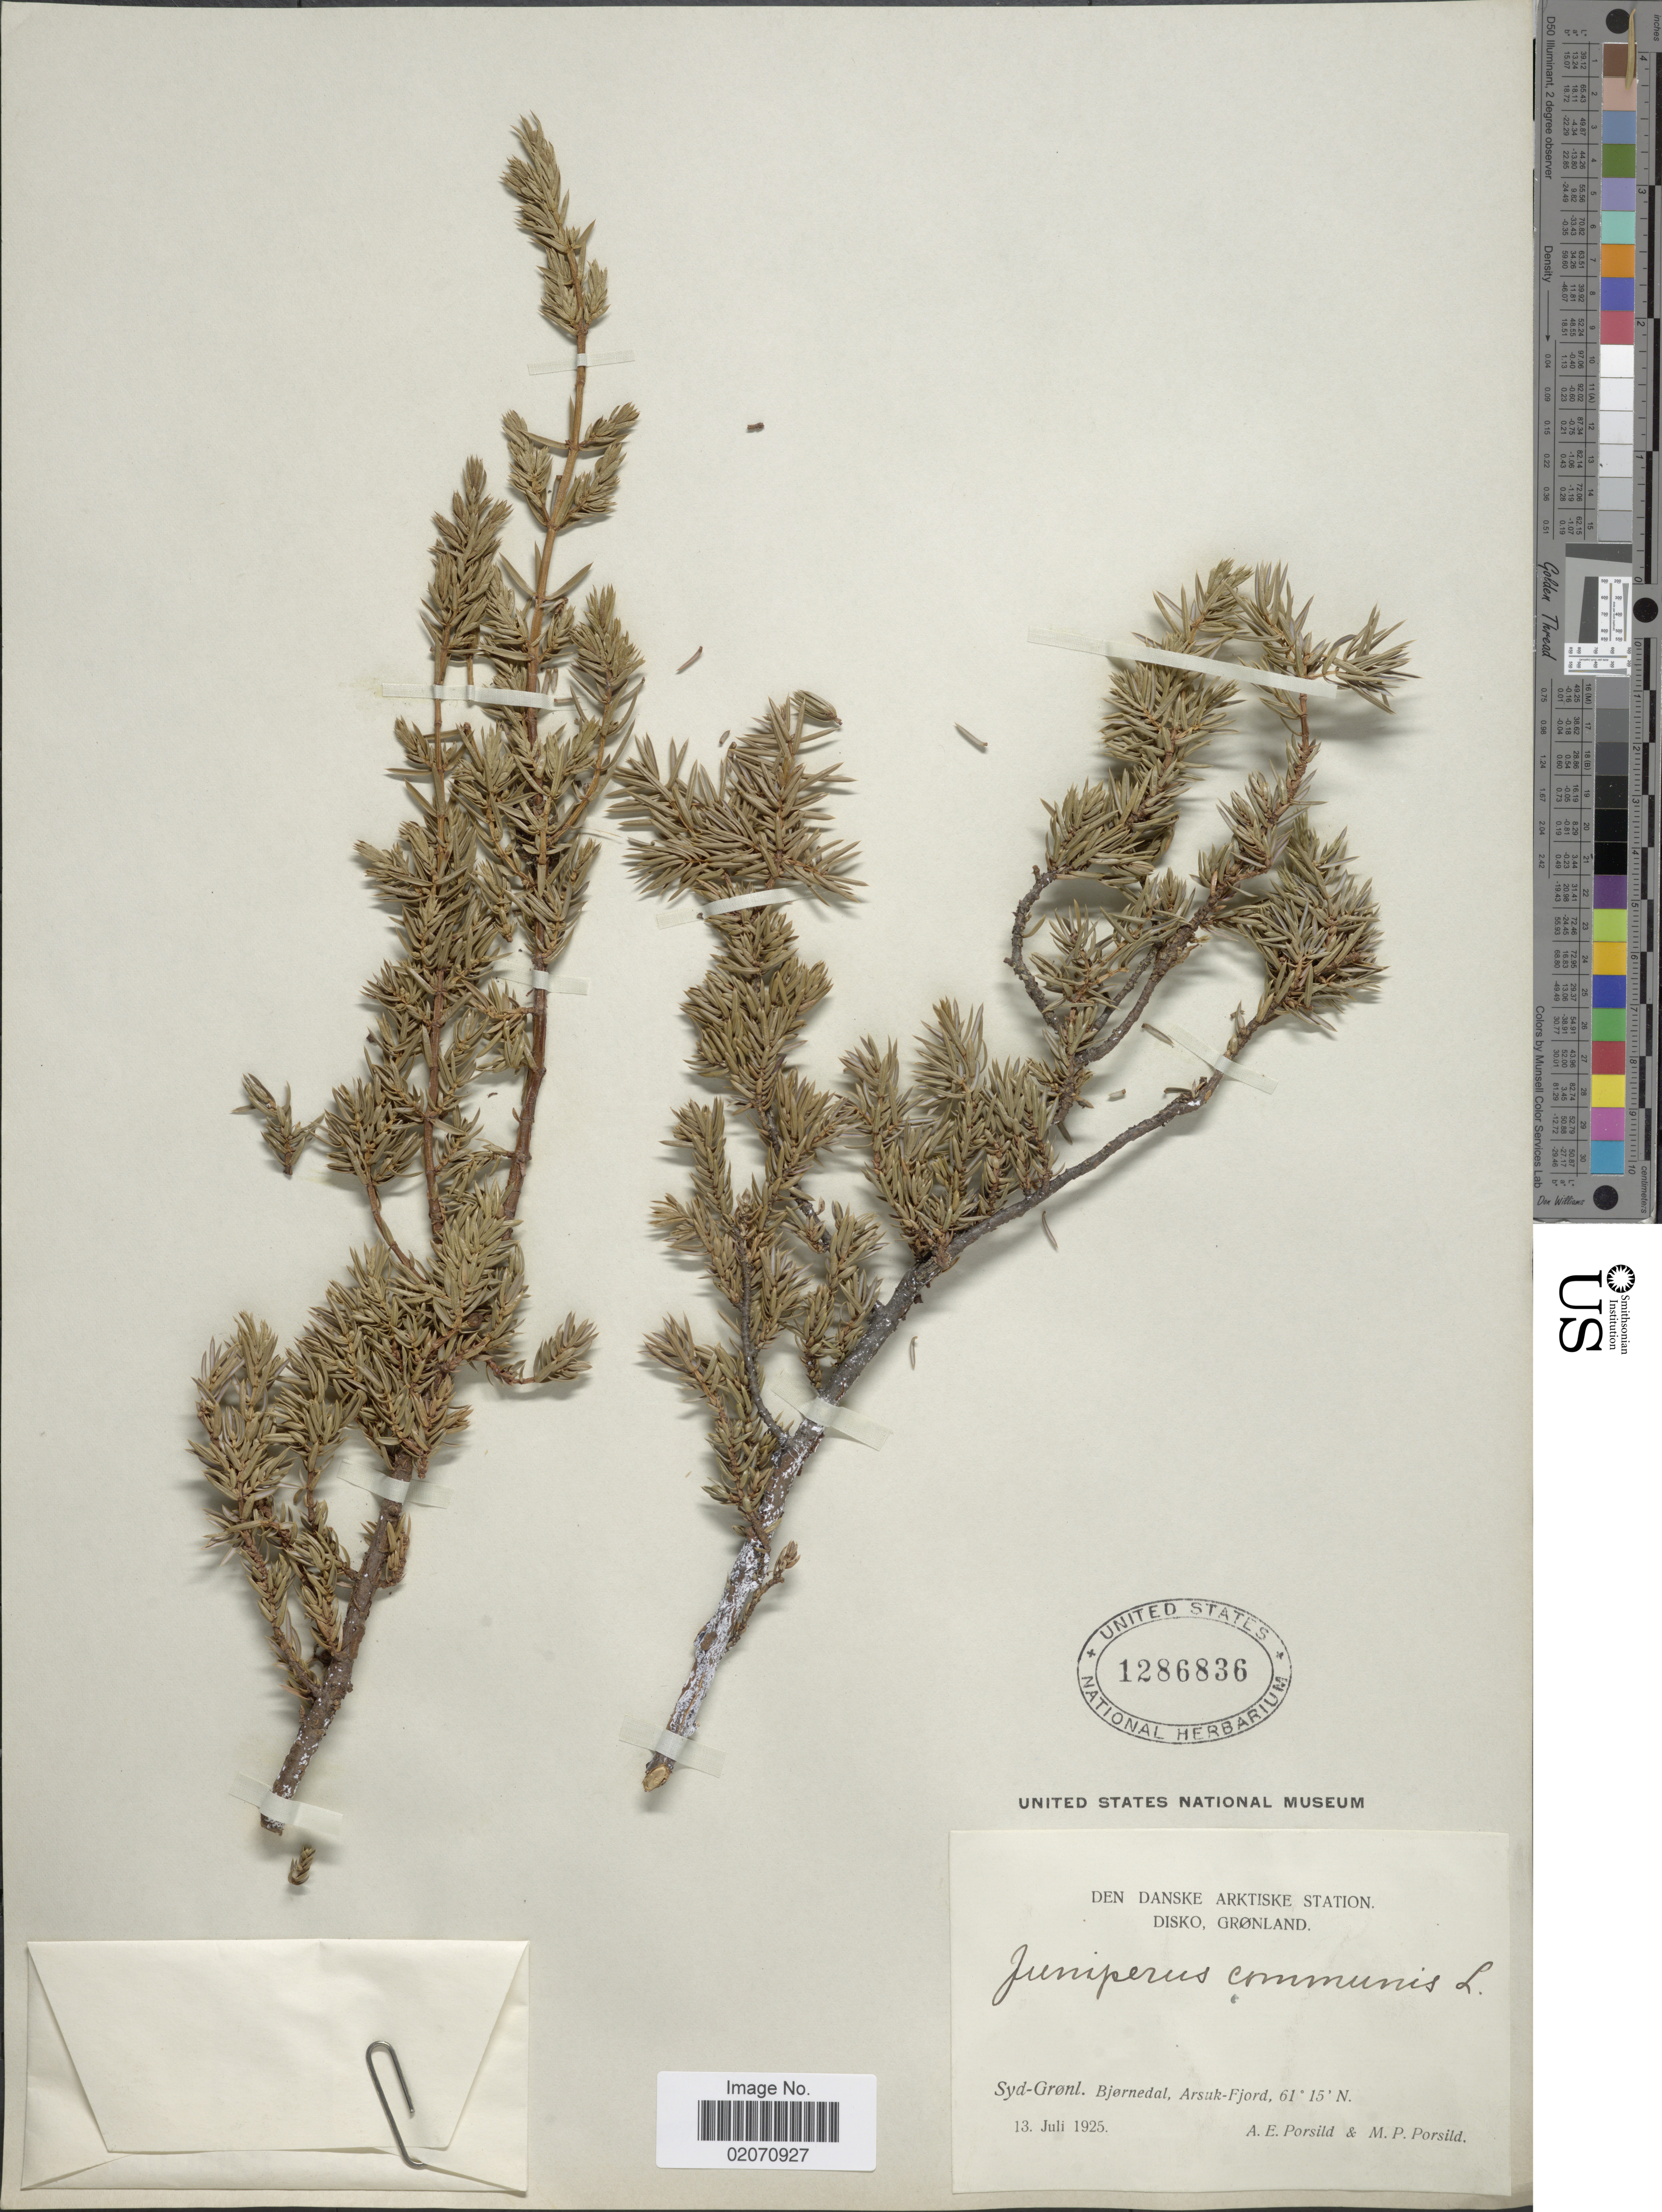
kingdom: Plantae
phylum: Tracheophyta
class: Pinopsida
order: Pinales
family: Cupressaceae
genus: Juniperus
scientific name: Juniperus communis subsp. nana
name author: (Willd.) Syme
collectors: A. E. Porsild & M. P. Porsild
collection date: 1925-07-13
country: Greenland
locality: Syd-Gronl. Bjornedal, Arsuk Fjord, Den Danske Arktiske Station, Disko, Gronland [unsure placement]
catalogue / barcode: US 1286836